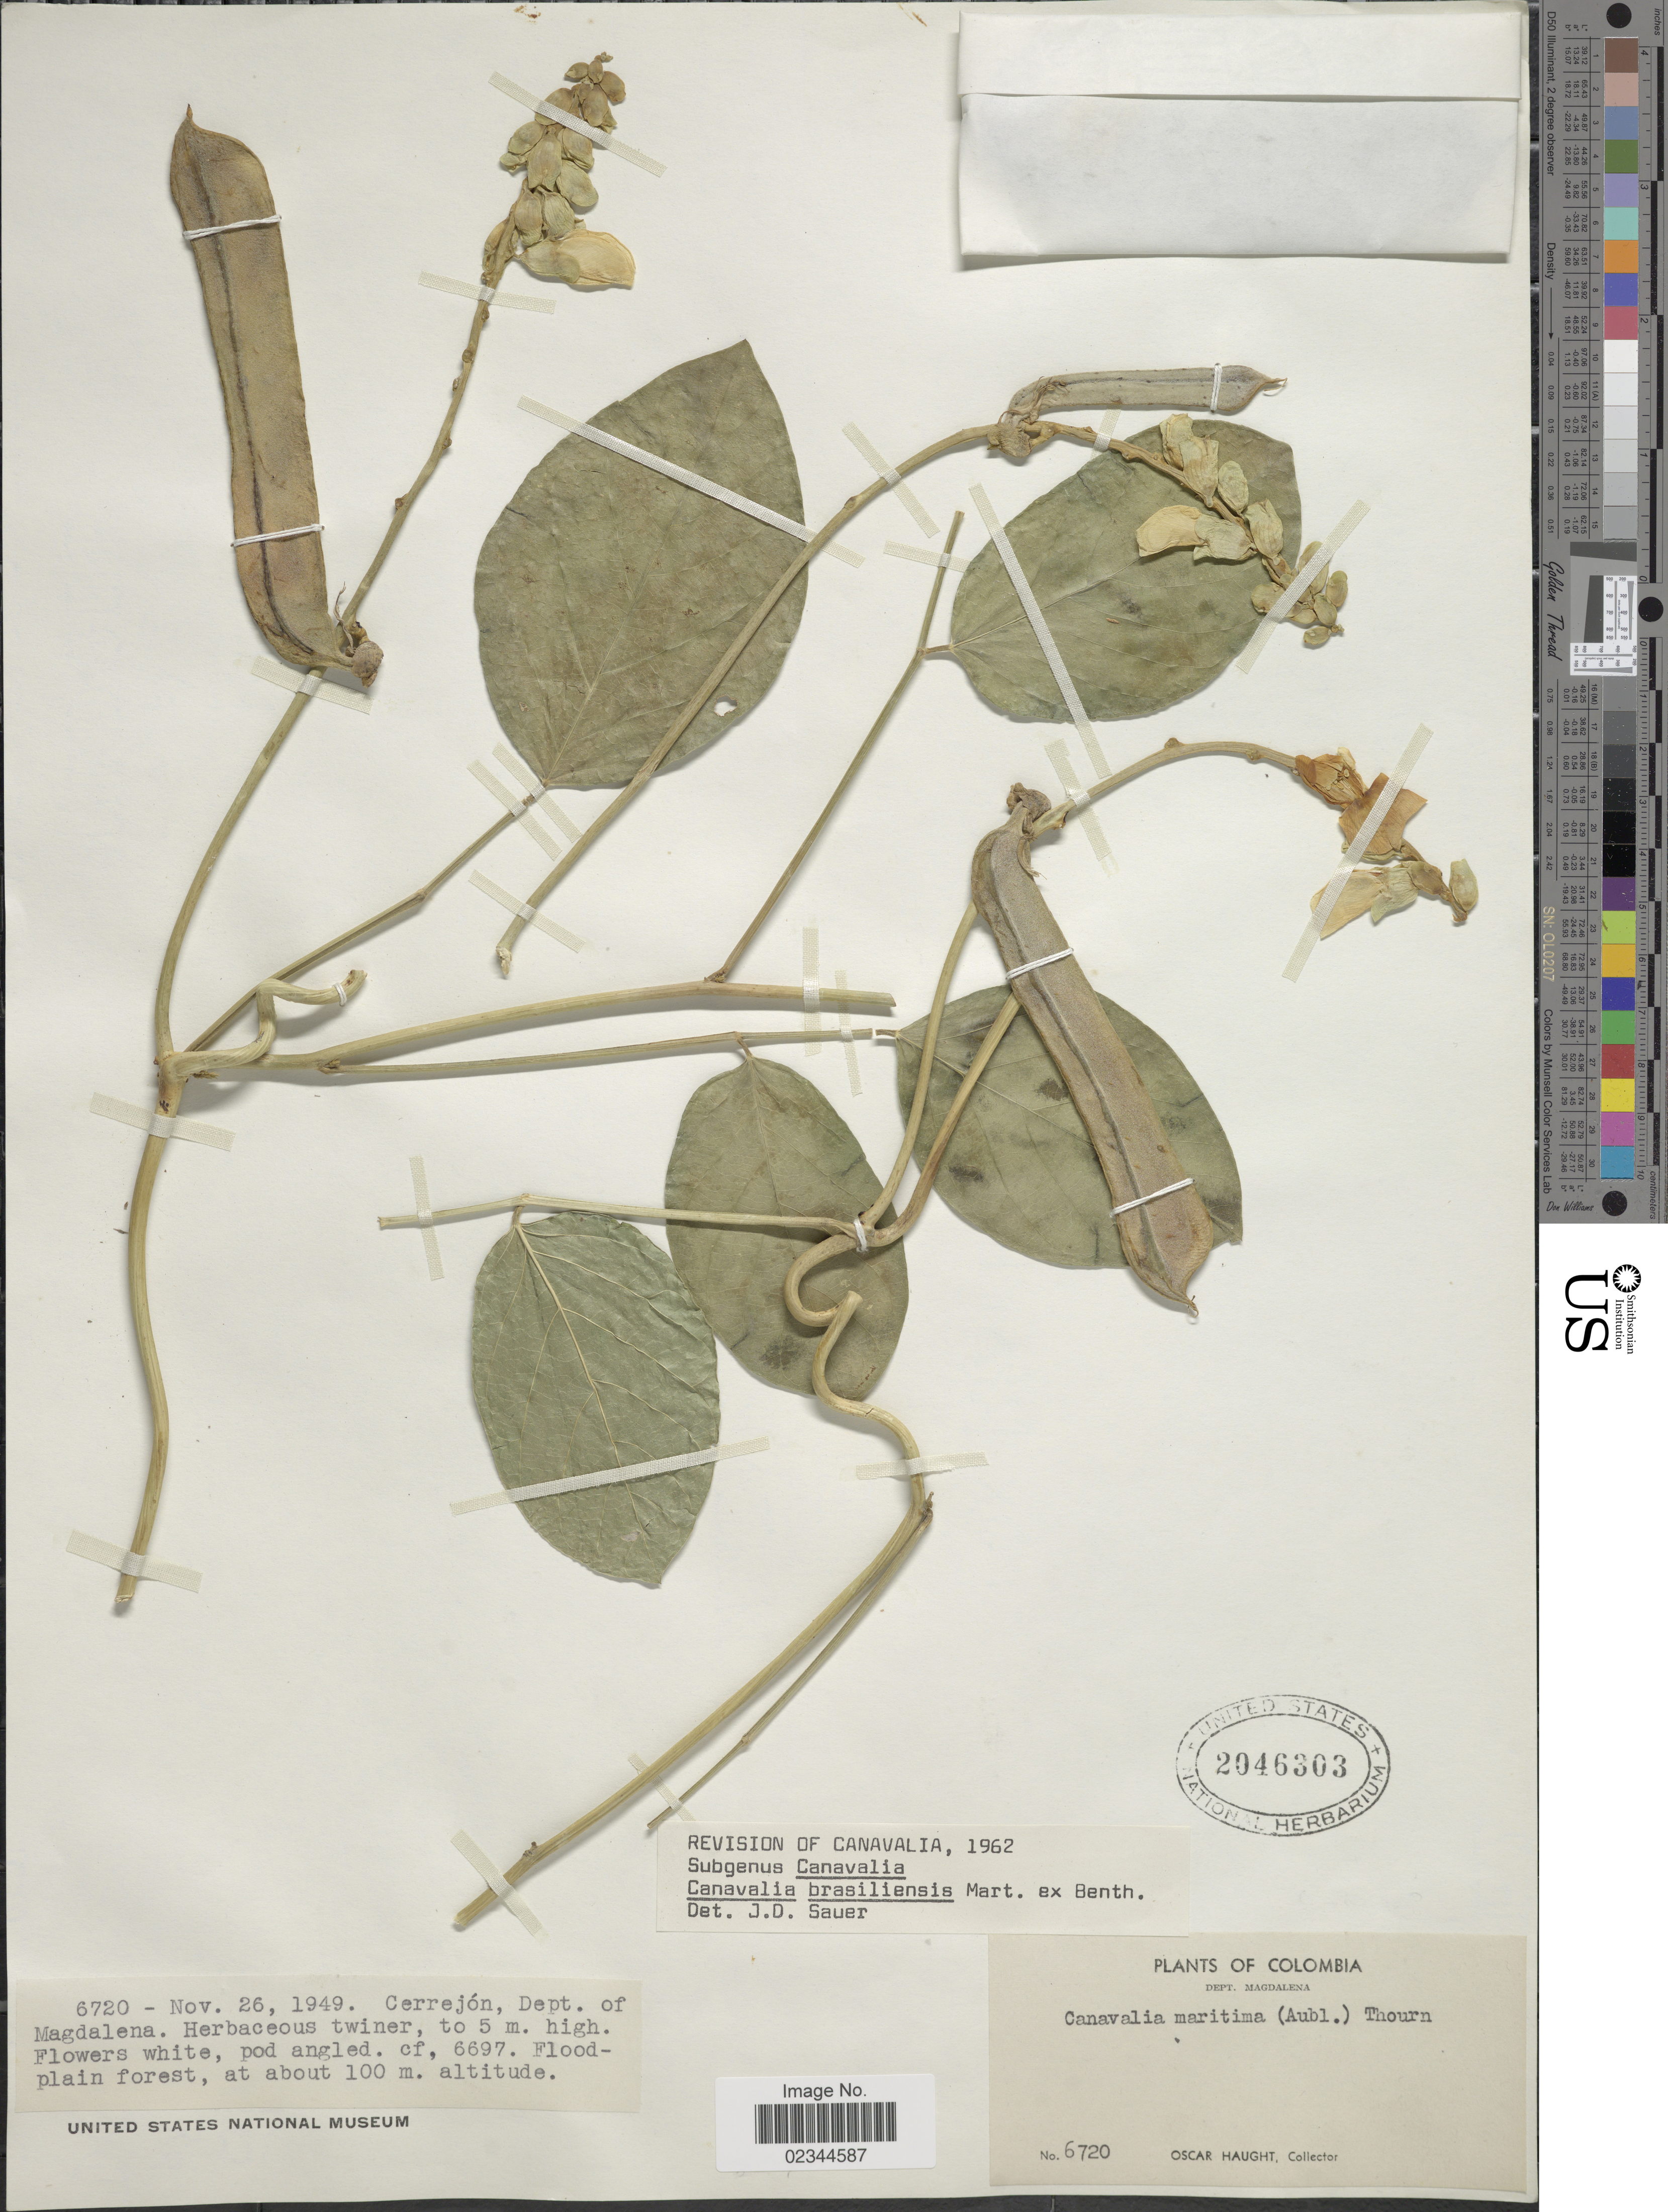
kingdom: Plantae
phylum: Tracheophyta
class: Magnoliopsida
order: Fabales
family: Fabaceae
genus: Canavalia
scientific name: Canavalia brasiliensis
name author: Mart. ex Benth.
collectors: O. Haught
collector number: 6720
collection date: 1949-11-26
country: Colombia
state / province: Magdalena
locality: Cerrejon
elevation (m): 100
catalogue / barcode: US 2046303